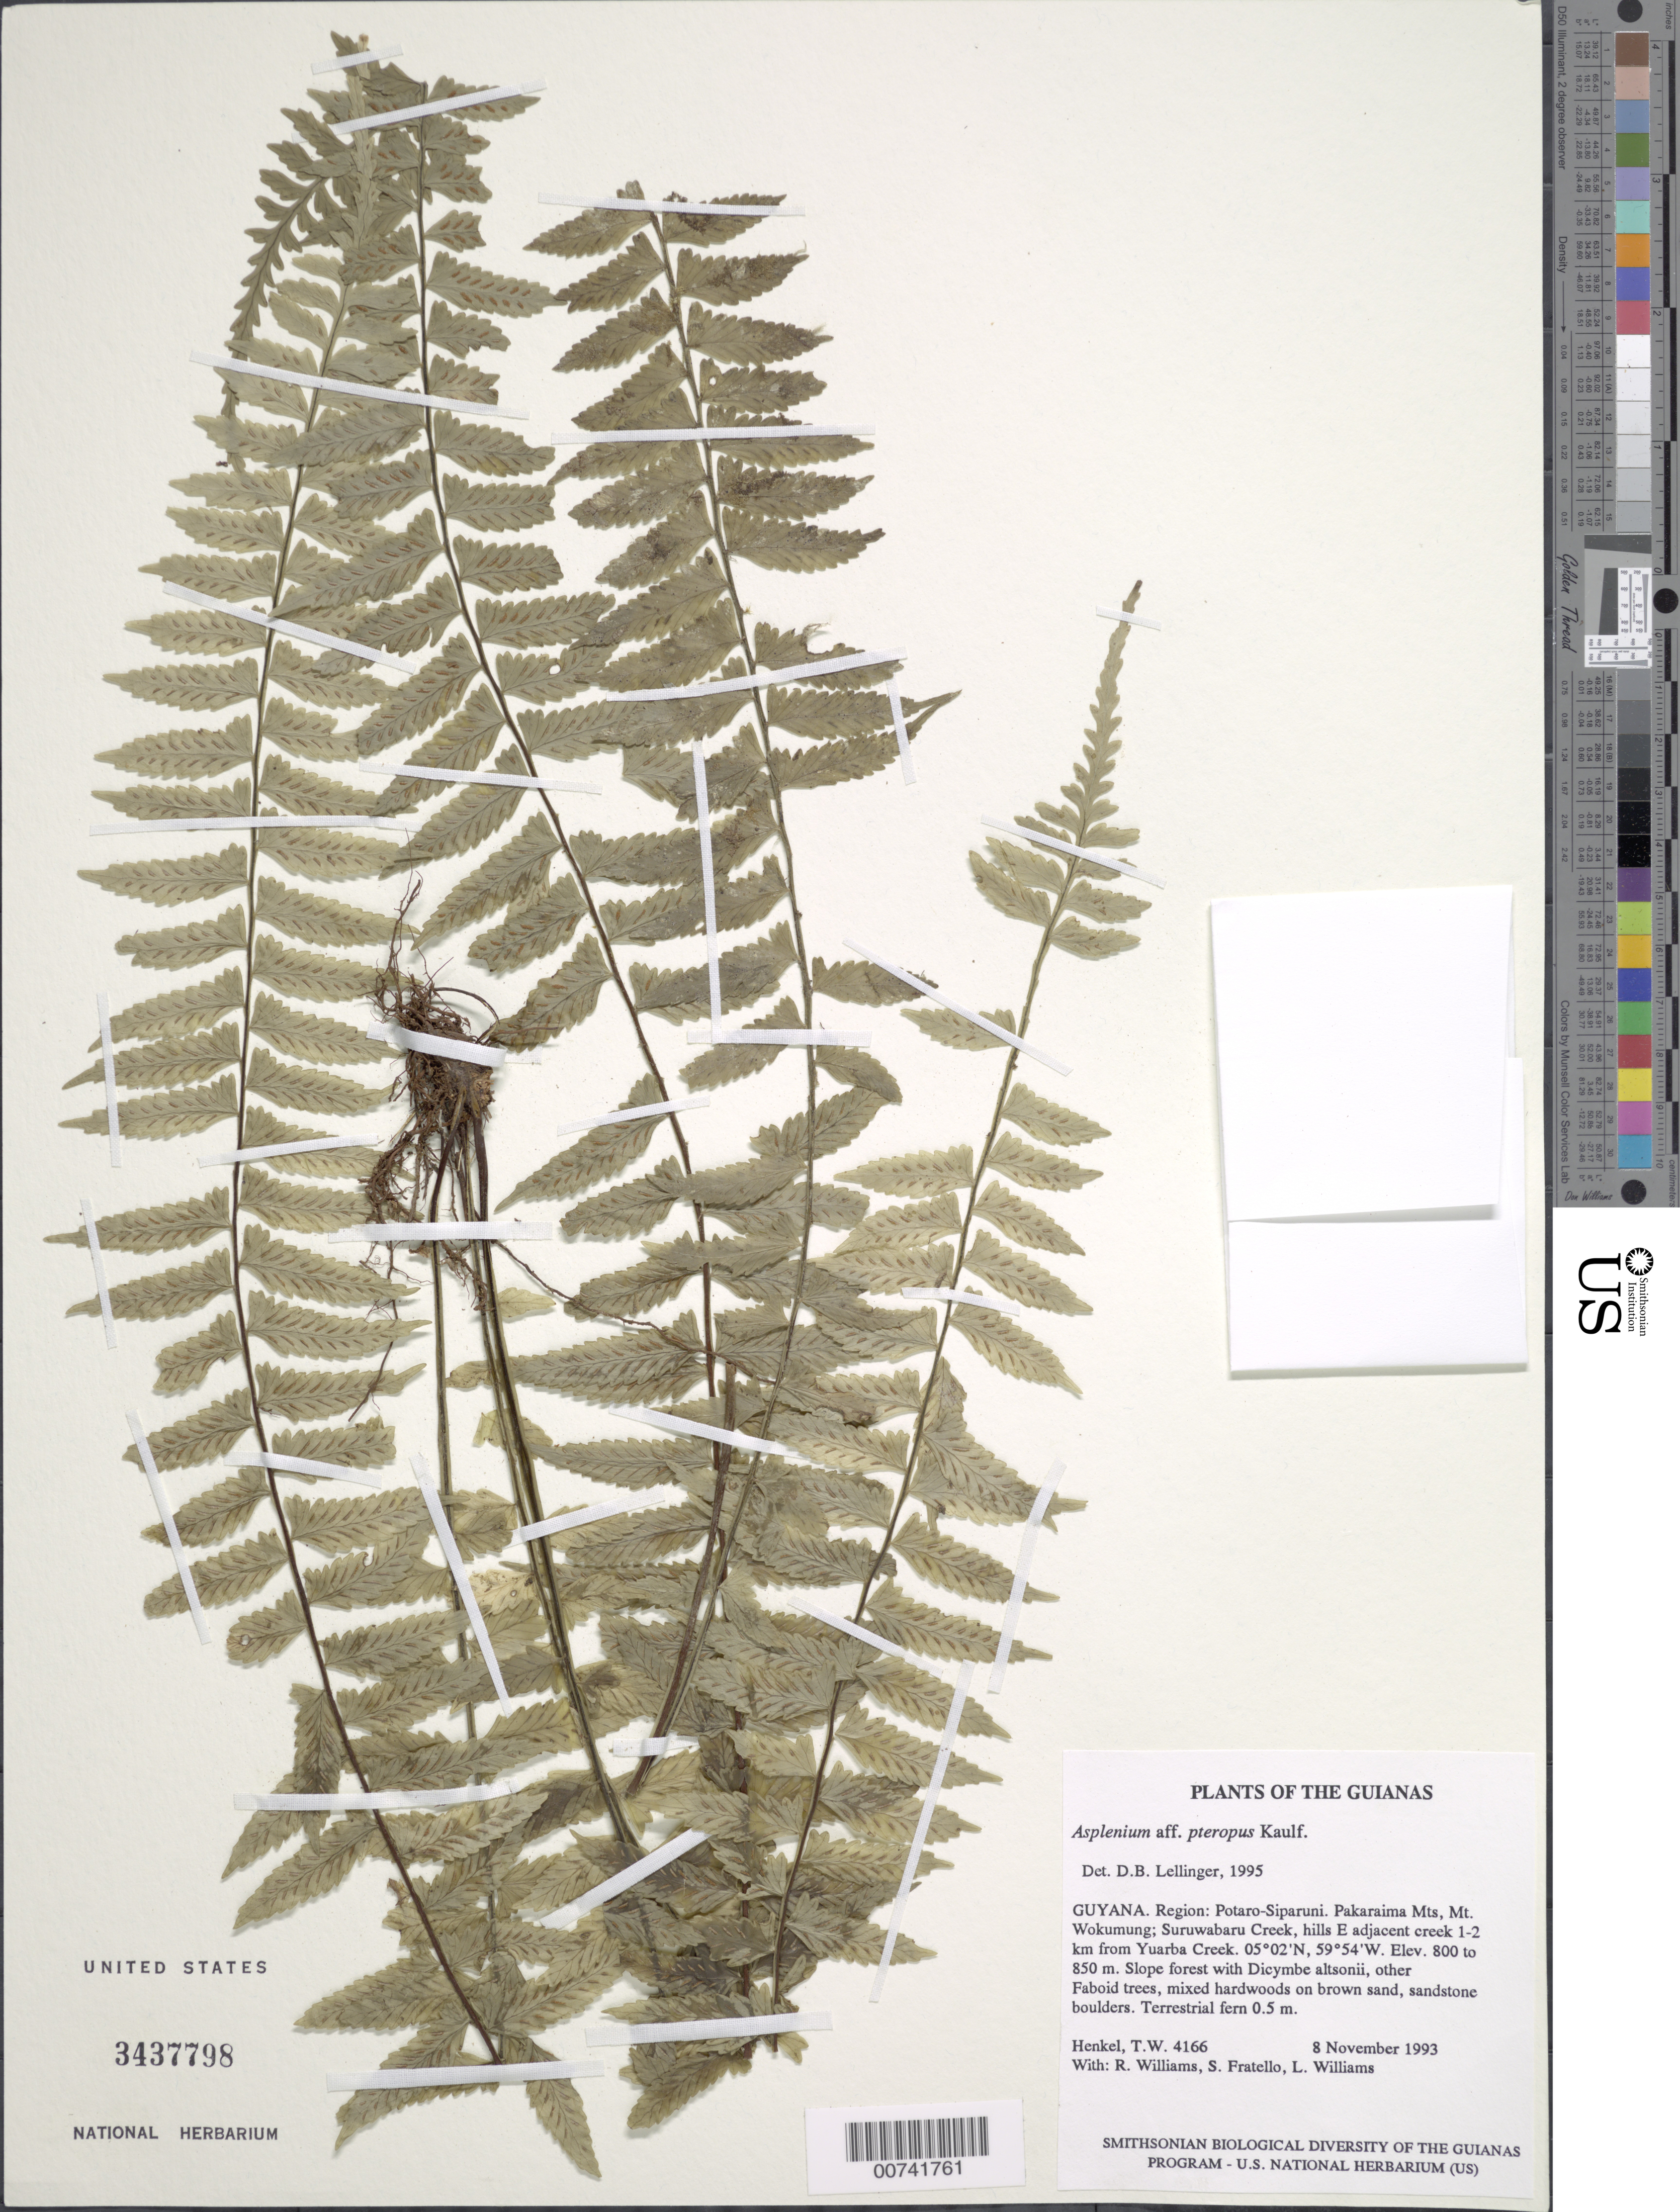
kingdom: Plantae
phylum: Tracheophyta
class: Polypodiopsida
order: Polypodiales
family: Aspleniaceae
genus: Asplenium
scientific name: Asplenium pteropus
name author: Kaulf.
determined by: Lellinger, David B., (BOT), Smithsonian Institution - National Museum of Natural History (UNITED STATES)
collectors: T. Henkel, R. Williams, S. Fratello & L. Williams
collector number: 4166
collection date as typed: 8 November 1993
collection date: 1993-11-08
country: Guyana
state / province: Potaro-Siparuni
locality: Pakaraima Mts, Mt. Wokomung; Suruwabaru Creek, hills E adjacent creek 1-2 km from Yuarba Creek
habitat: Slope forest on brown sand, sandstone boulders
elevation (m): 800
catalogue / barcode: US 3437798